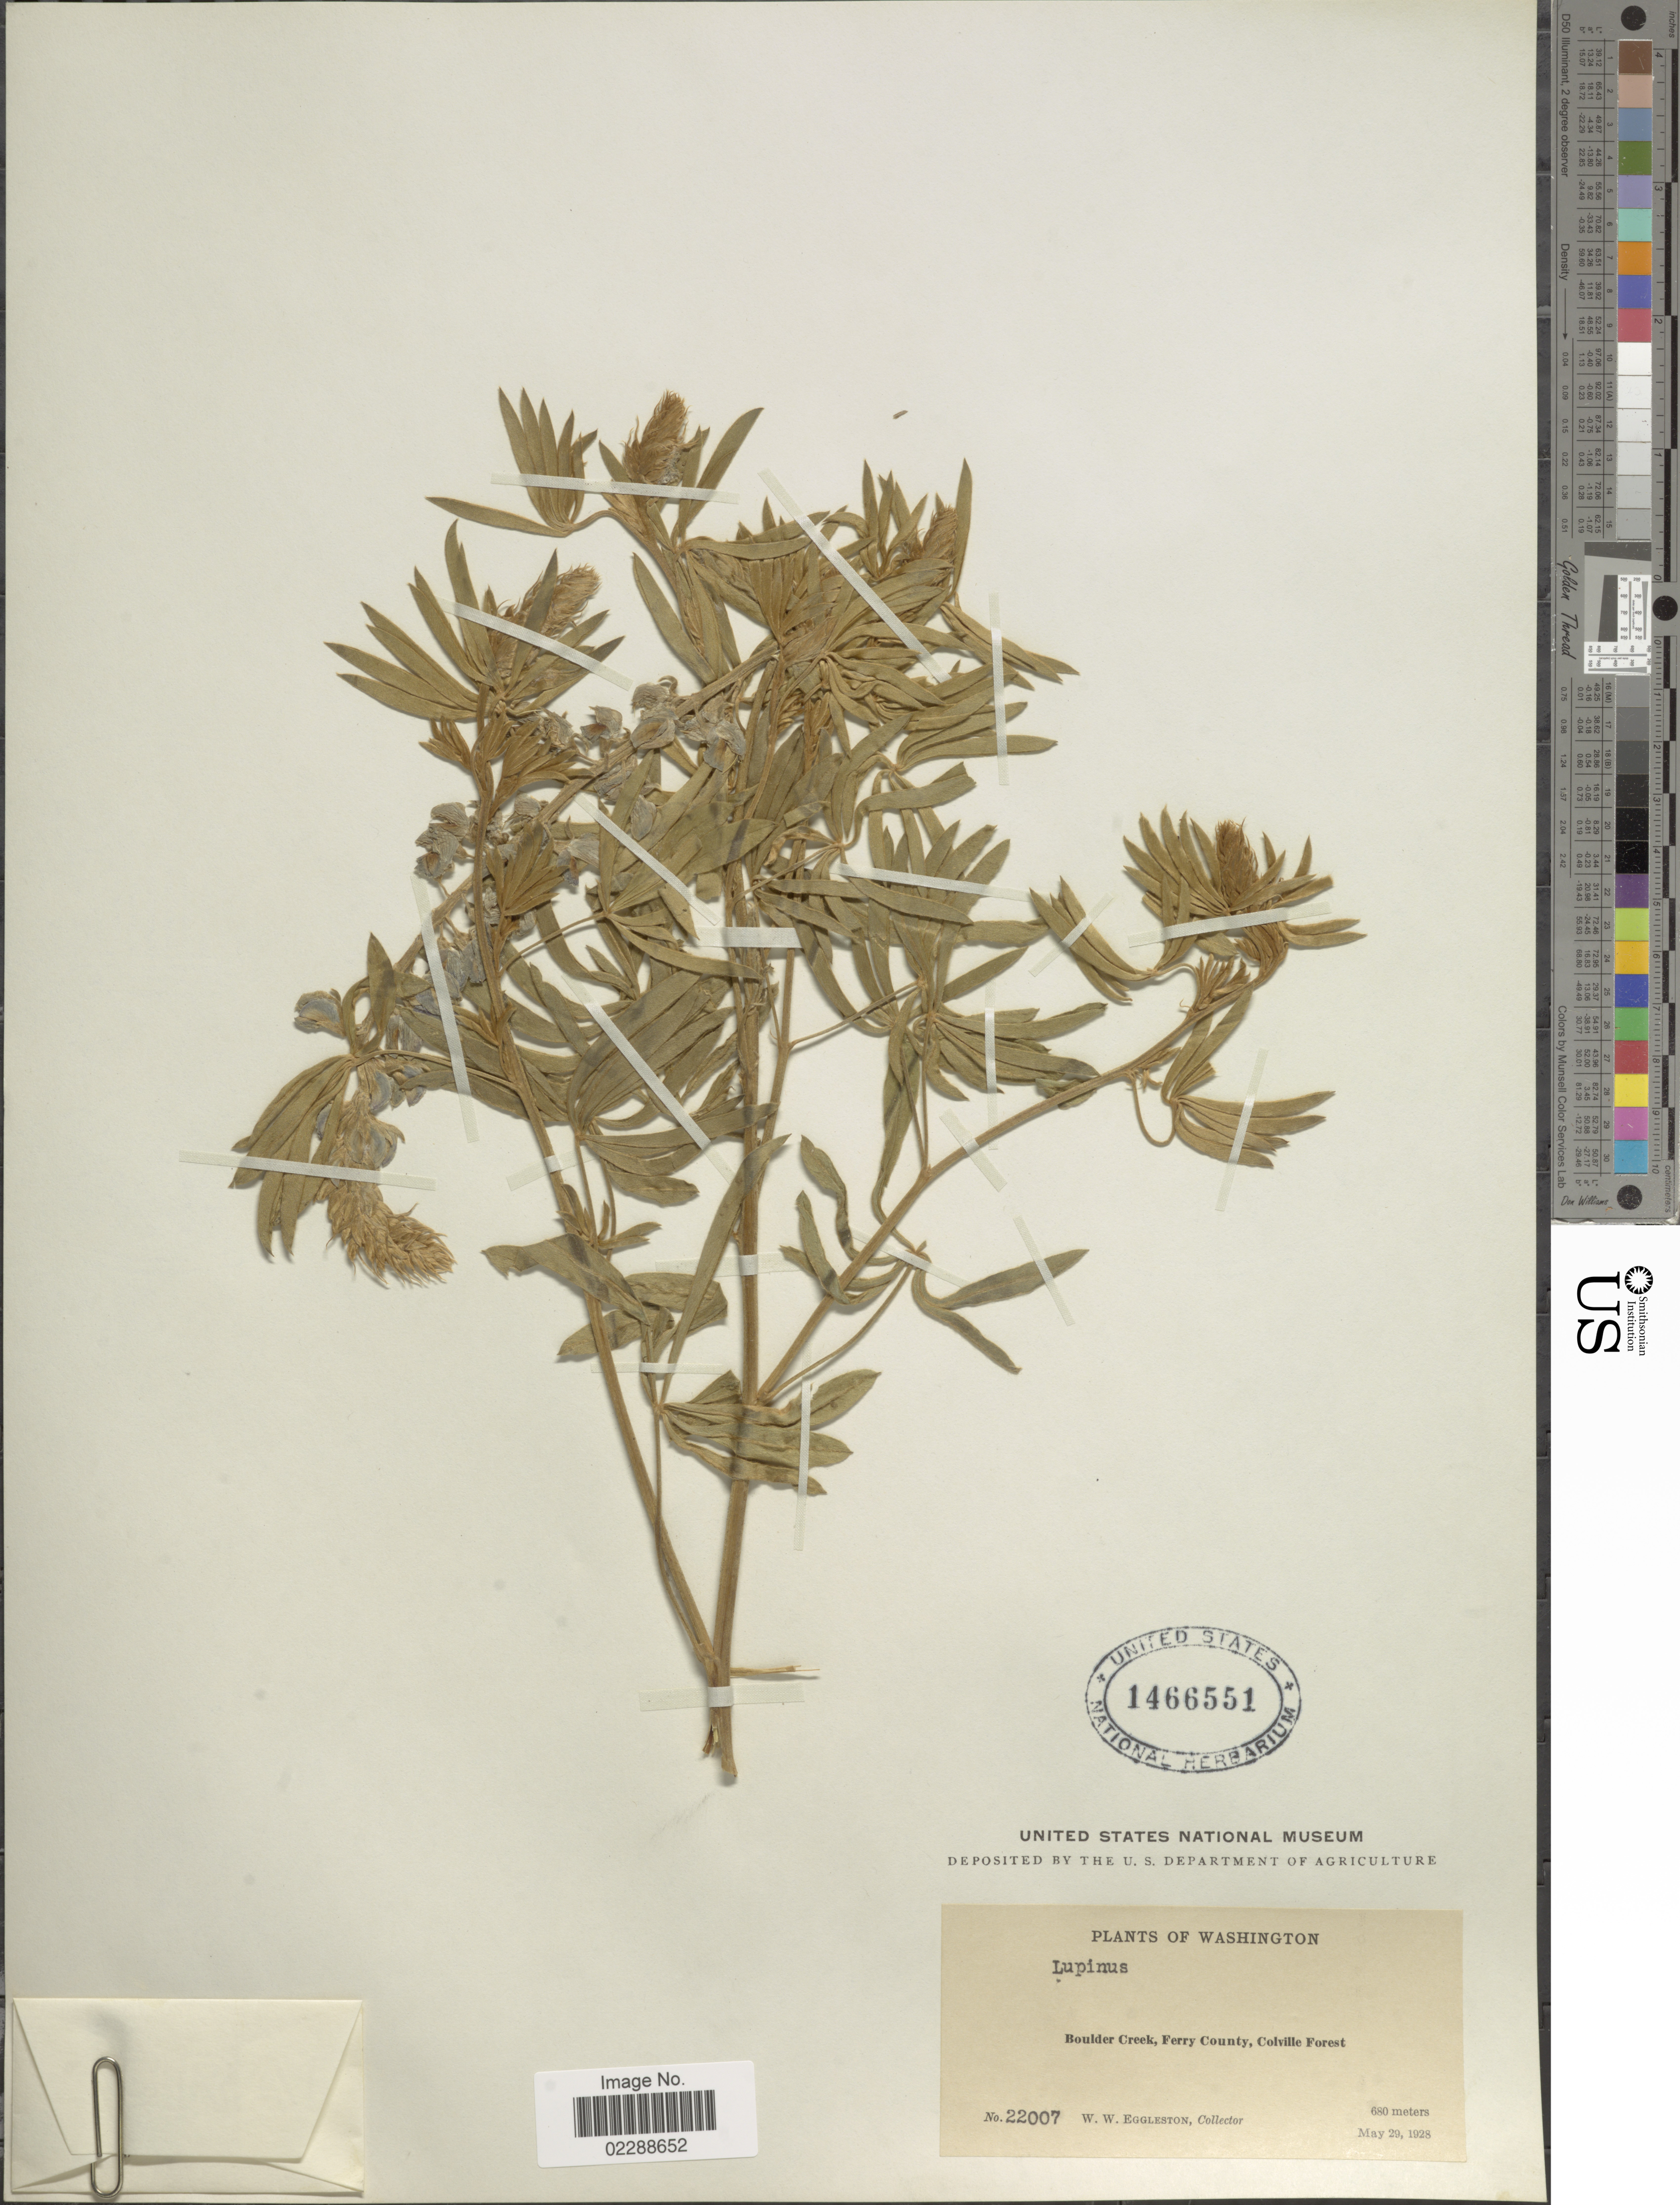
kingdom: Plantae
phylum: Tracheophyta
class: Magnoliopsida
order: Fabales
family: Fabaceae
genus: Lupinus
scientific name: Lupinus sp.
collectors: W. W. Eggleston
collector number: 22007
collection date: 1928-05-29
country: United States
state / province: Washington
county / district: Ferry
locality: Boulder Creek, Ferry County, Colville Forest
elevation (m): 680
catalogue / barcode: US 1466551